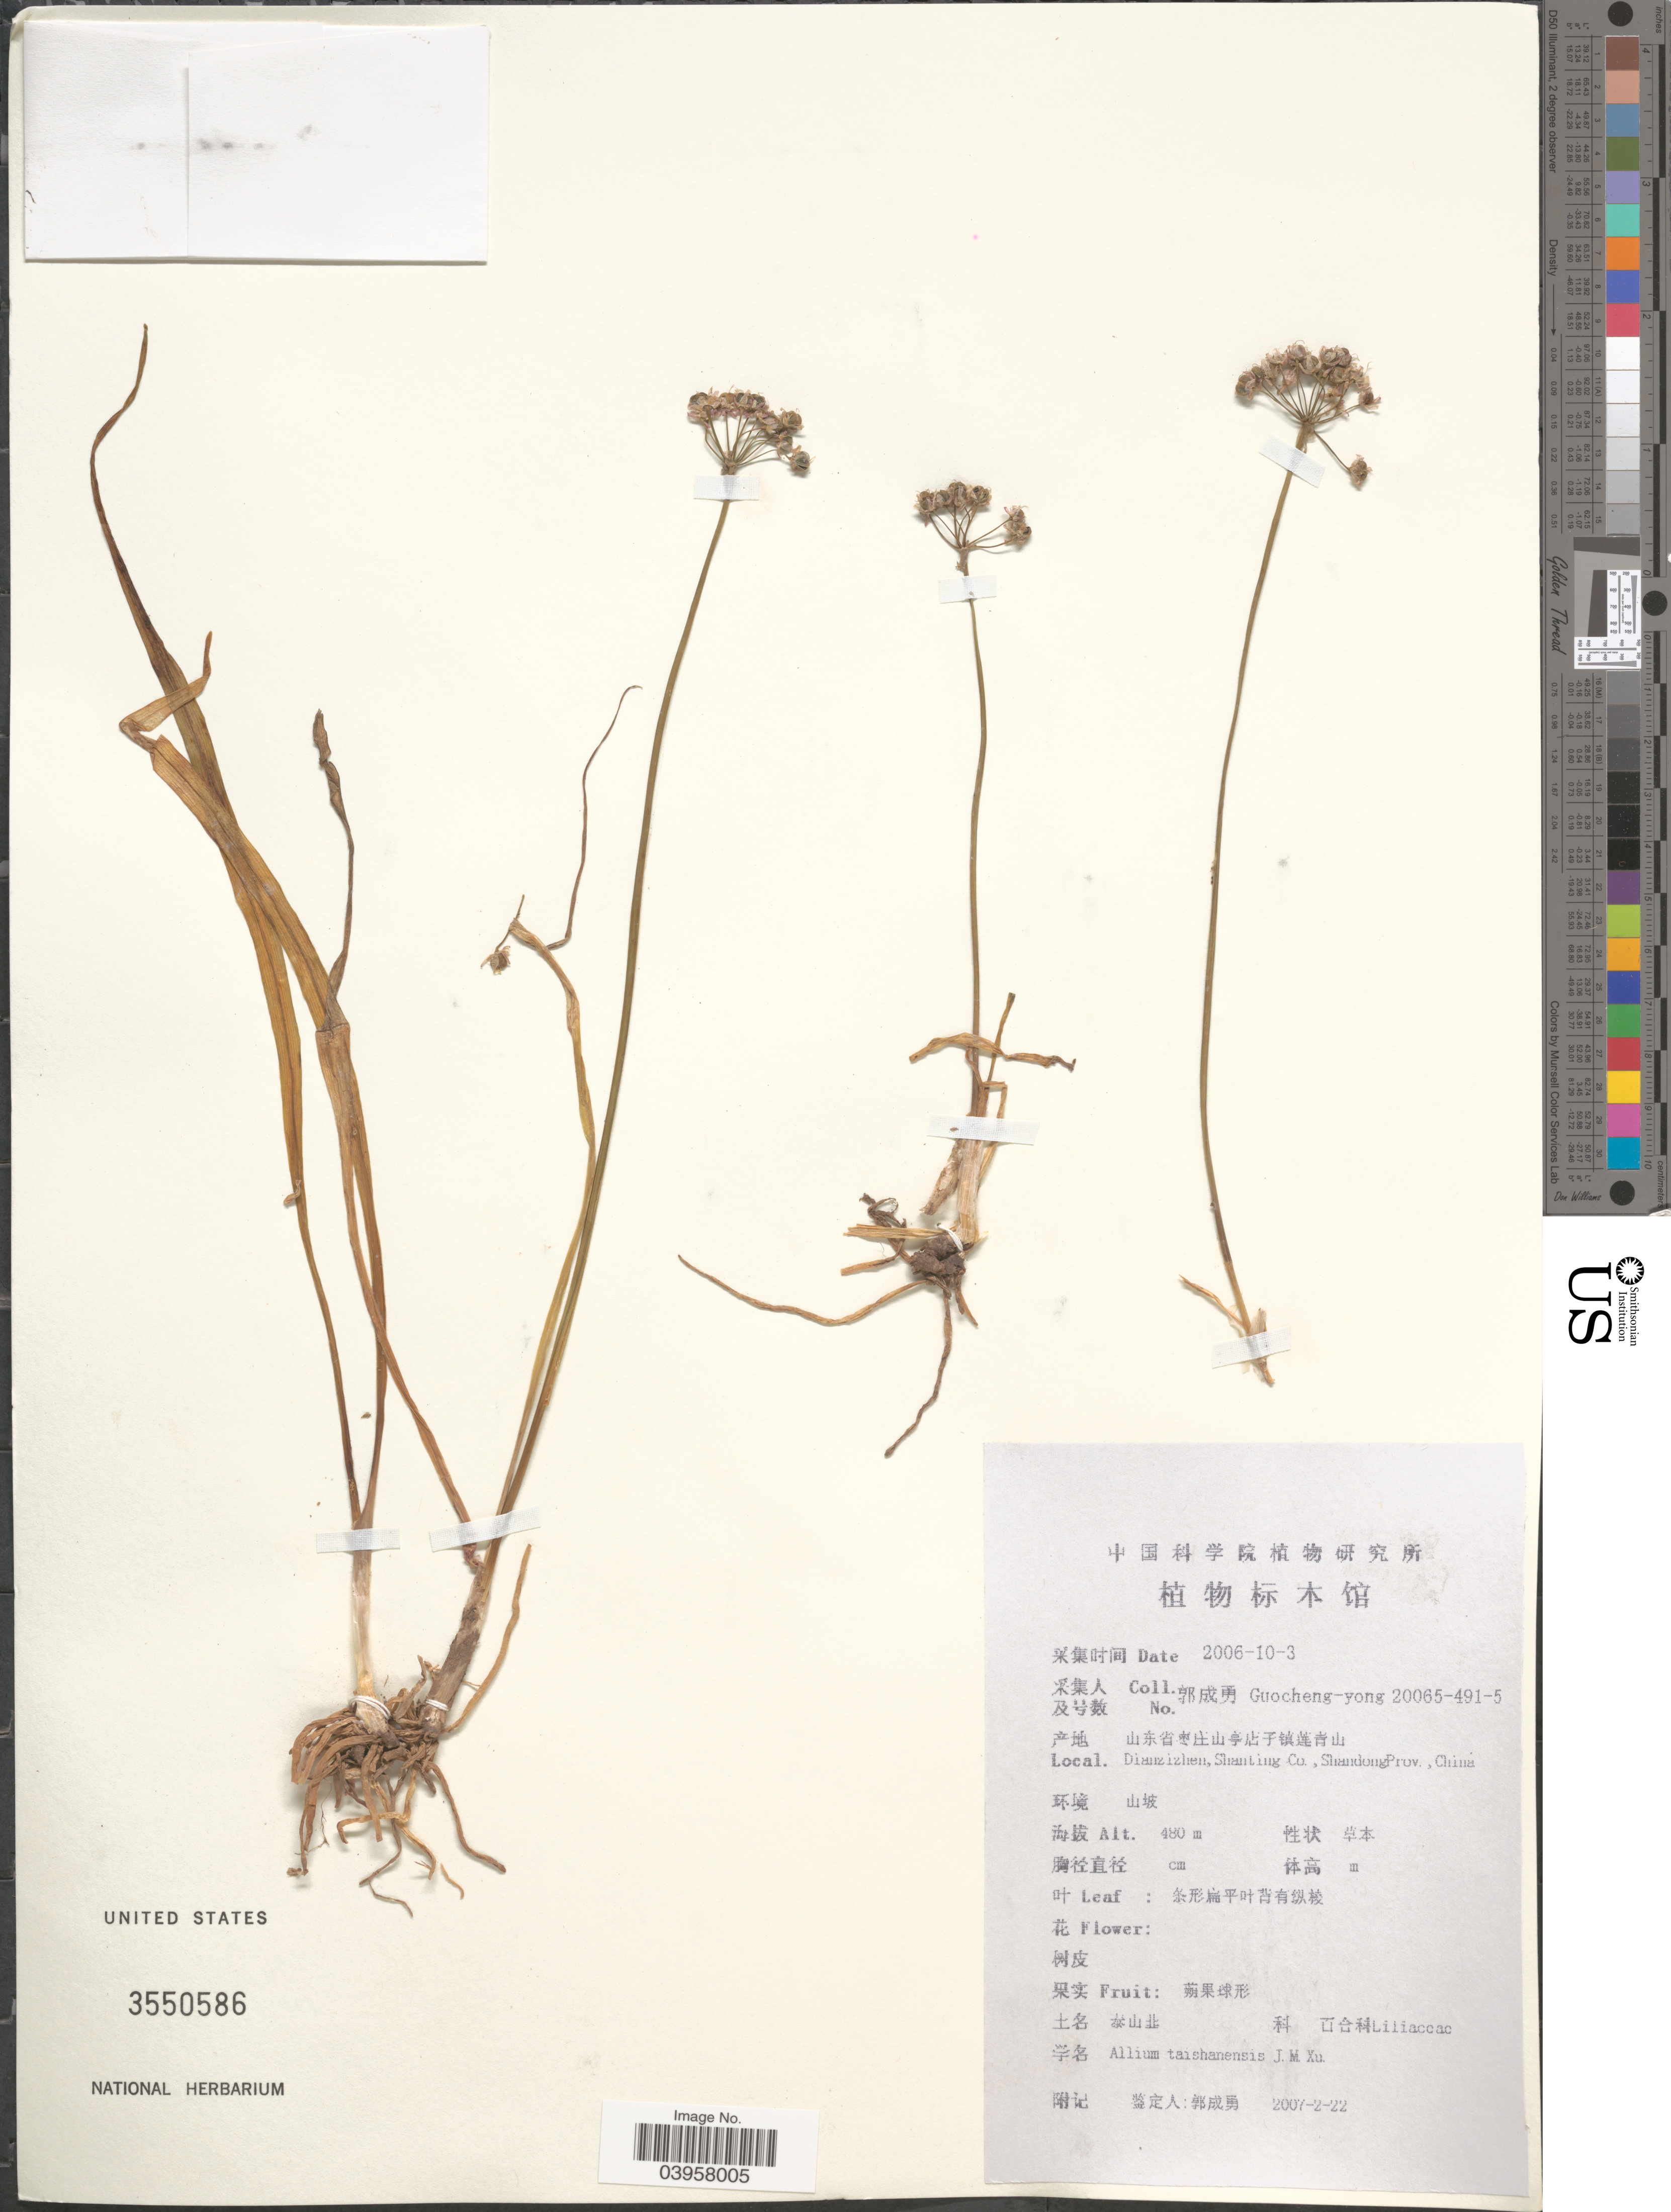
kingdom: Plantae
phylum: Tracheophyta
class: Liliopsida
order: Asparagales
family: Amaryllidaceae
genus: Allium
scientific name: Allium taishanense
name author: J.M. Xu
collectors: Guo cheng-yong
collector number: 20065-491-5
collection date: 2006-10-03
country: China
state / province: Shandong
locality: Dianzizhen, Shanting Co.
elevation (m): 480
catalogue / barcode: US 3550586